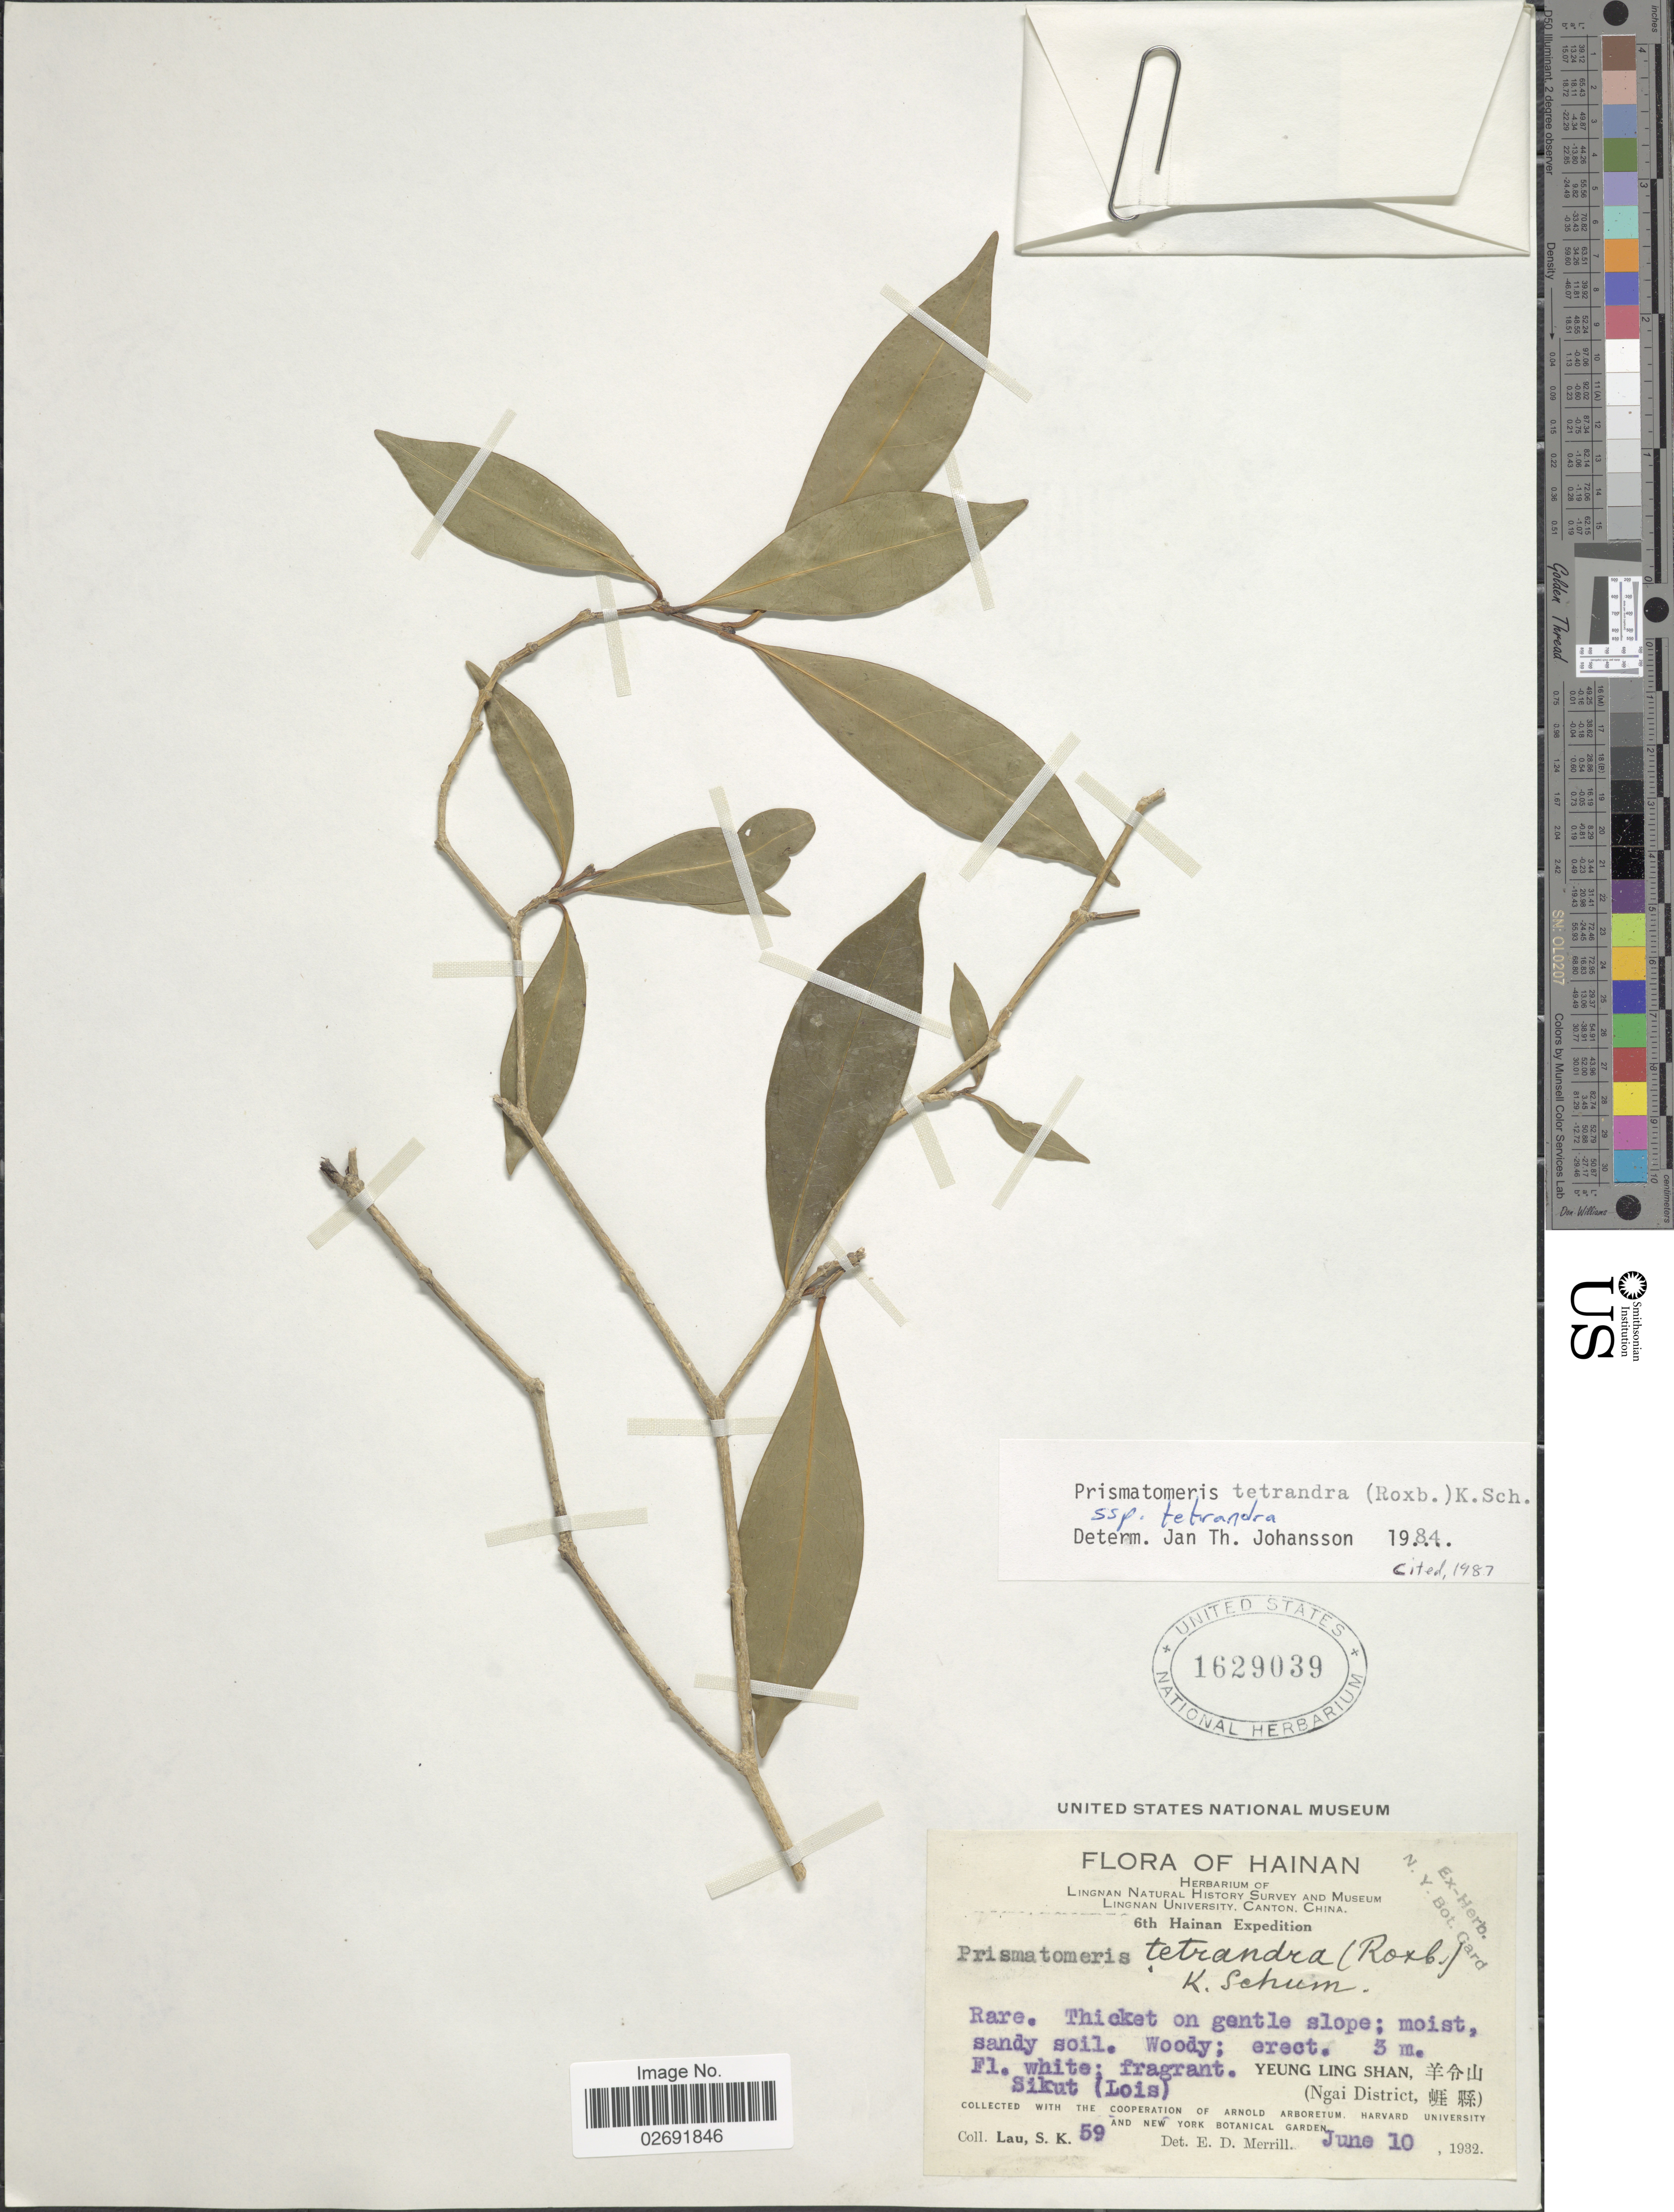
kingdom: Plantae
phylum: Tracheophyta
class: Magnoliopsida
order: Gentianales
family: Rubiaceae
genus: Prismatomeris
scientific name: Prismatomeris tetrandra subsp. tetrandra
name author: (Roxb.) K. Schum.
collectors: S. K. Lau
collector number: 59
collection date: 1932-06-10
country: China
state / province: Hainan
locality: Thicket on gentle slope; moist sandy soil; Yeung Ling Shan(Ngai District)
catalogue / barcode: US 1629039